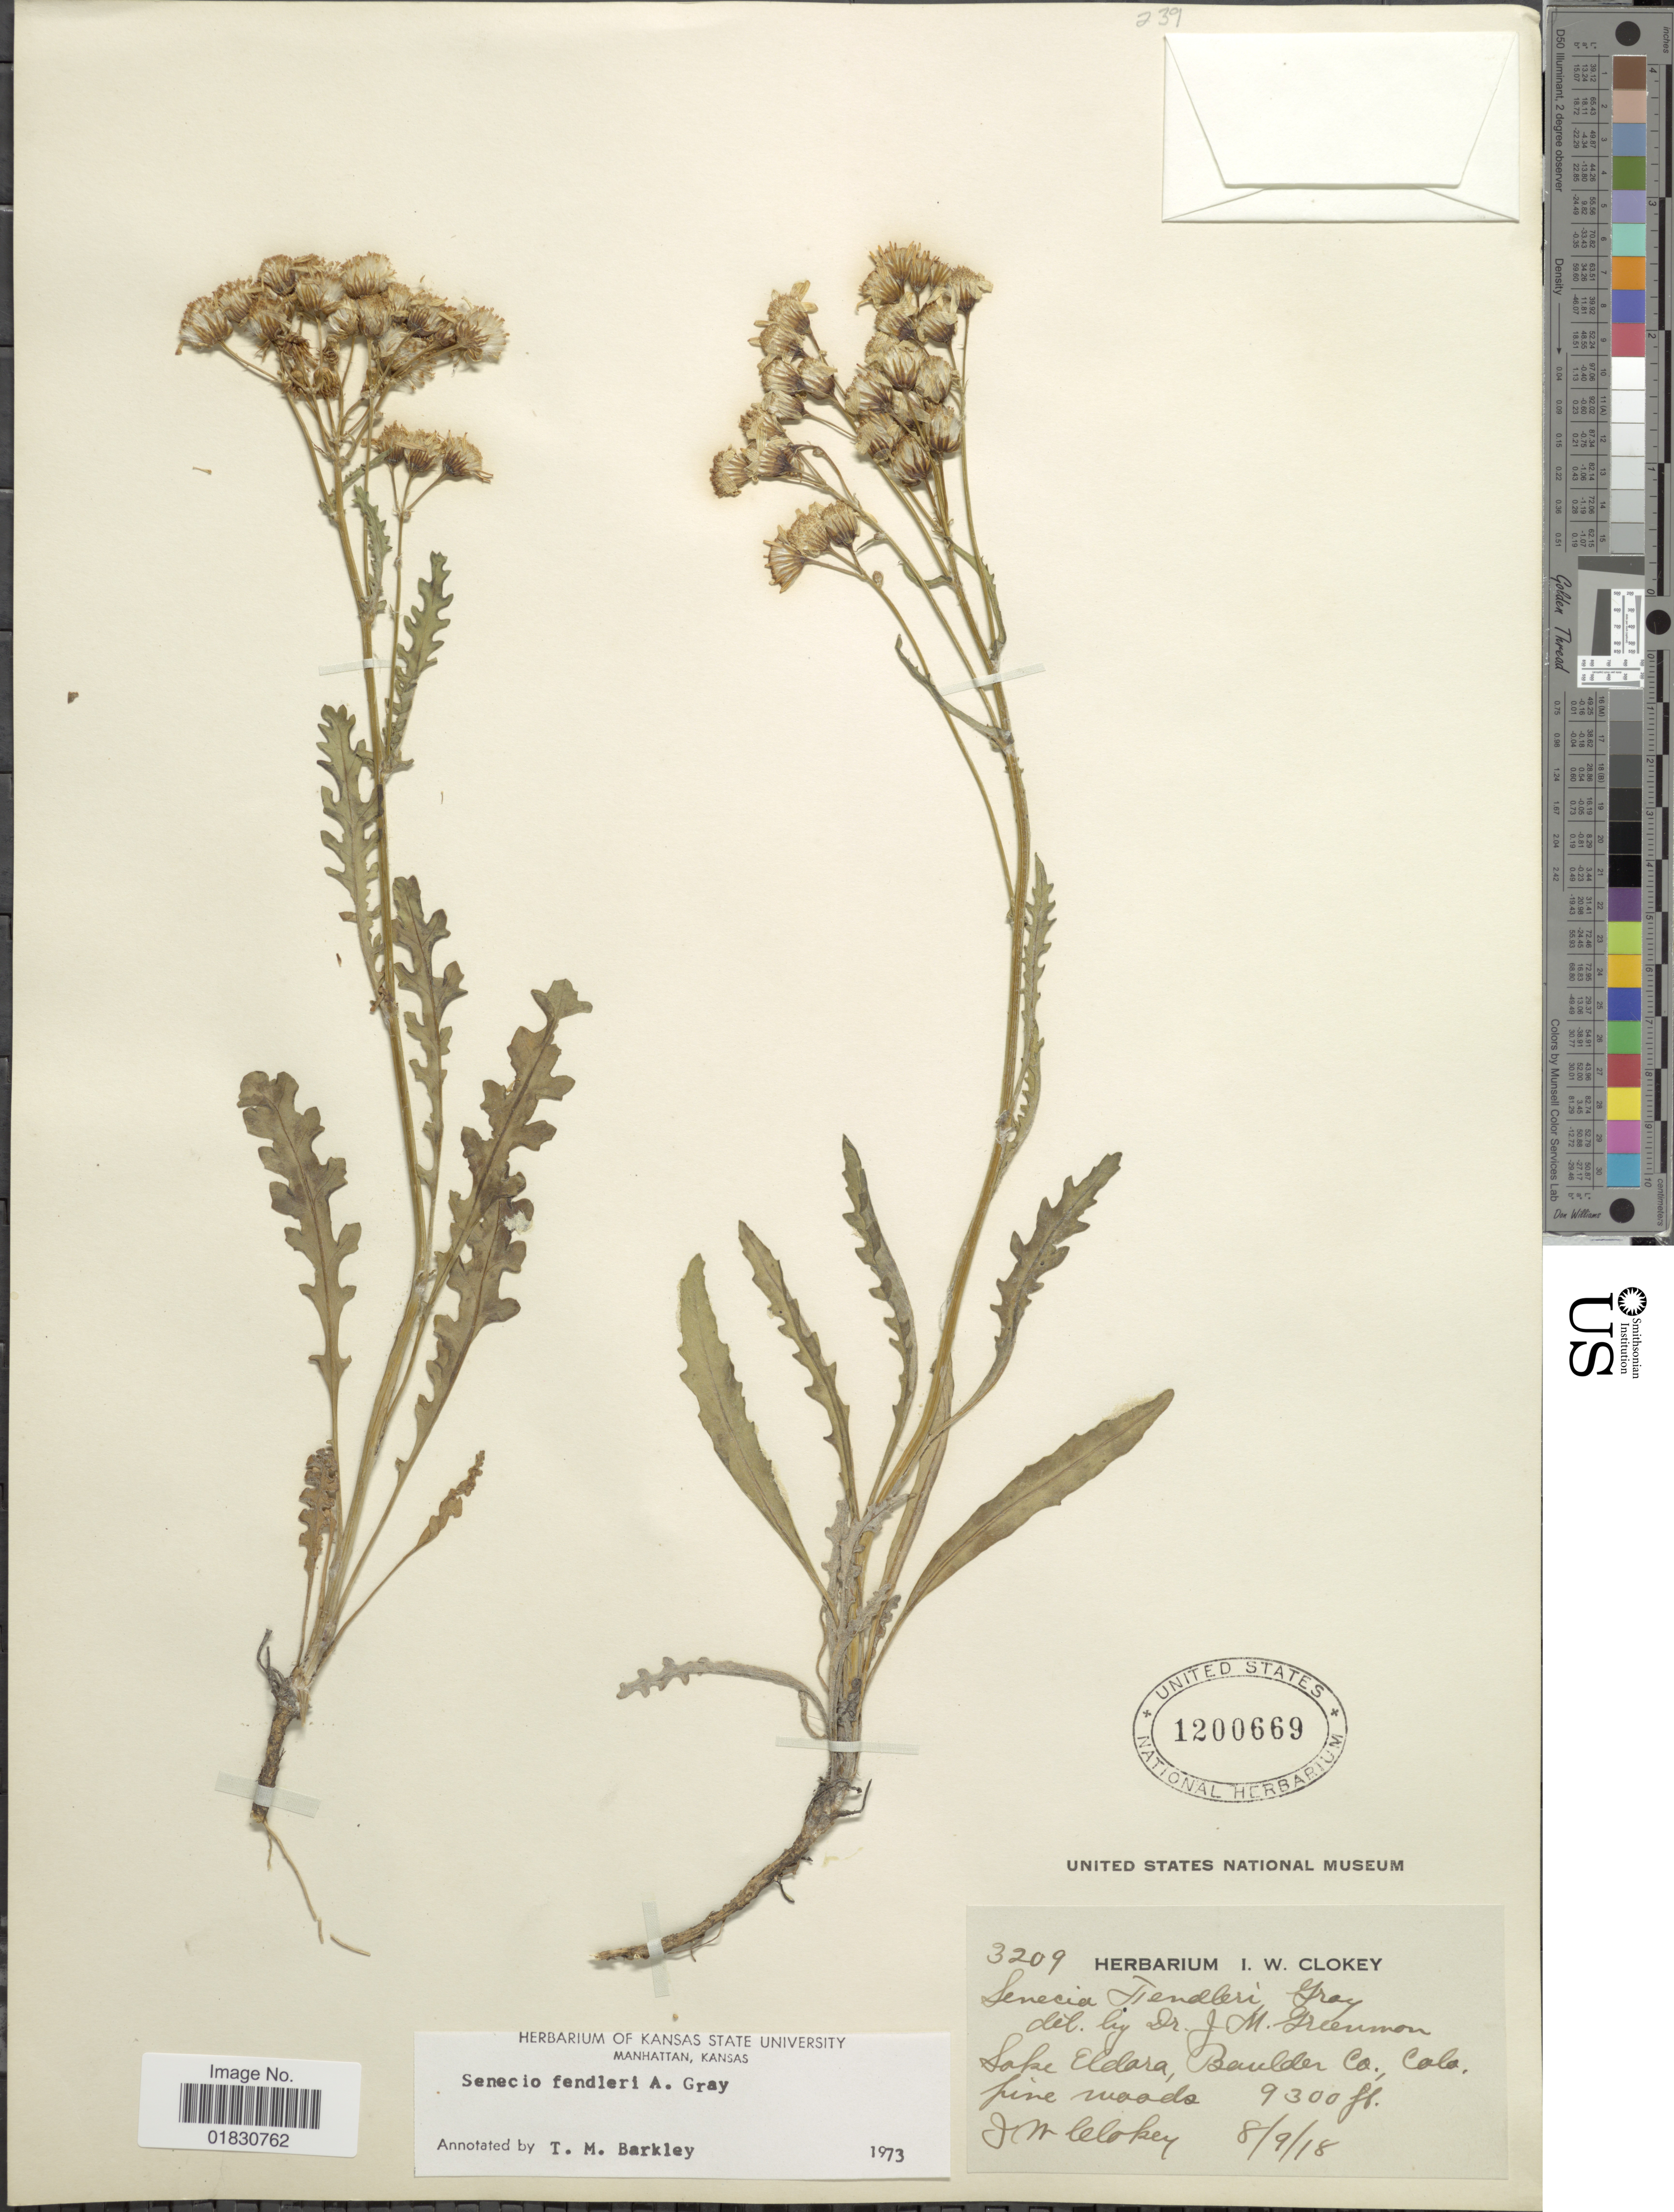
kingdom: Plantae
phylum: Tracheophyta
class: Magnoliopsida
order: Asterales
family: Asteraceae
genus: Packera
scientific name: Packera fendleri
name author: (A. Gray) W.A. Weber & Á. Löve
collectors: I. W. Clokey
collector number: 3209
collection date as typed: Transcribed d/m/y: 9/8/18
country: United States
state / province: Colorado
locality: Lake Eldara, Boulder Co., Colo.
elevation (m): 2835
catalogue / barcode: US 1200669